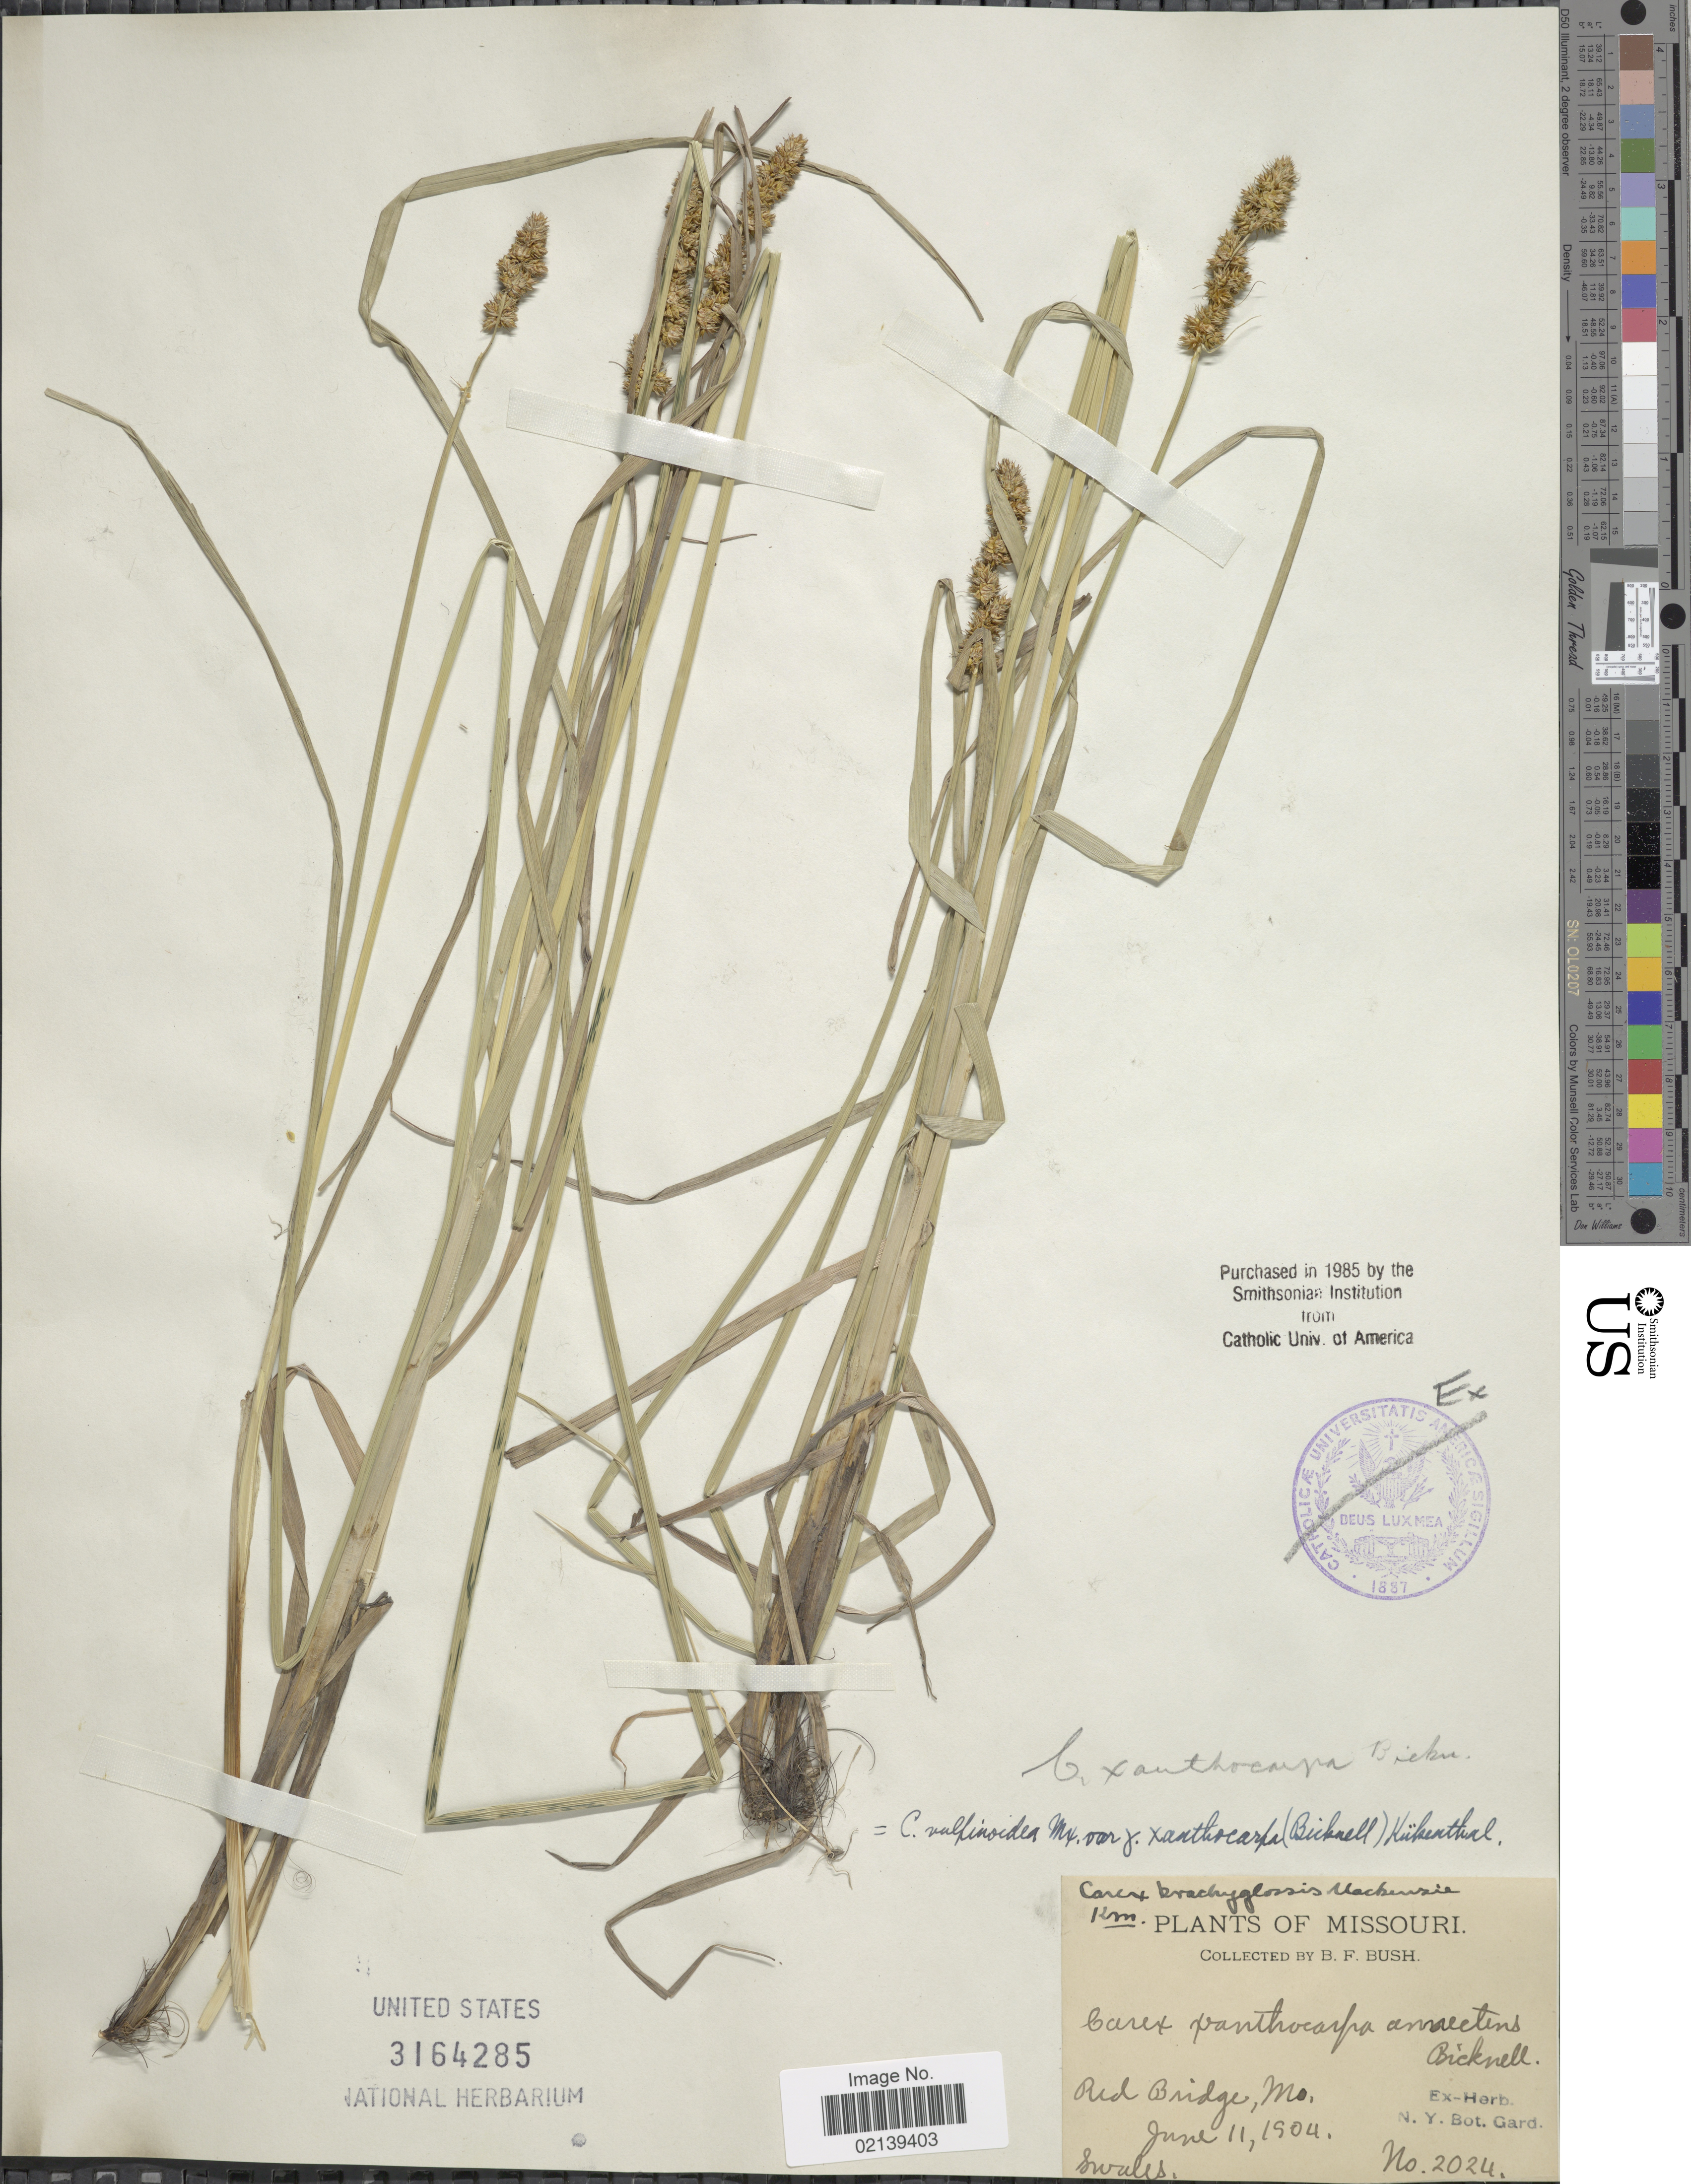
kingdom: Plantae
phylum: Tracheophyta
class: Liliopsida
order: Poales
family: Cyperaceae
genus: Carex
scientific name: Carex vulpinoidea Michx.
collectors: B. F. Bush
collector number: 2024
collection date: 1904-06-11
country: United States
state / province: Missouri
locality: Red Bridge, Mo.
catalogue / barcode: US 3164285